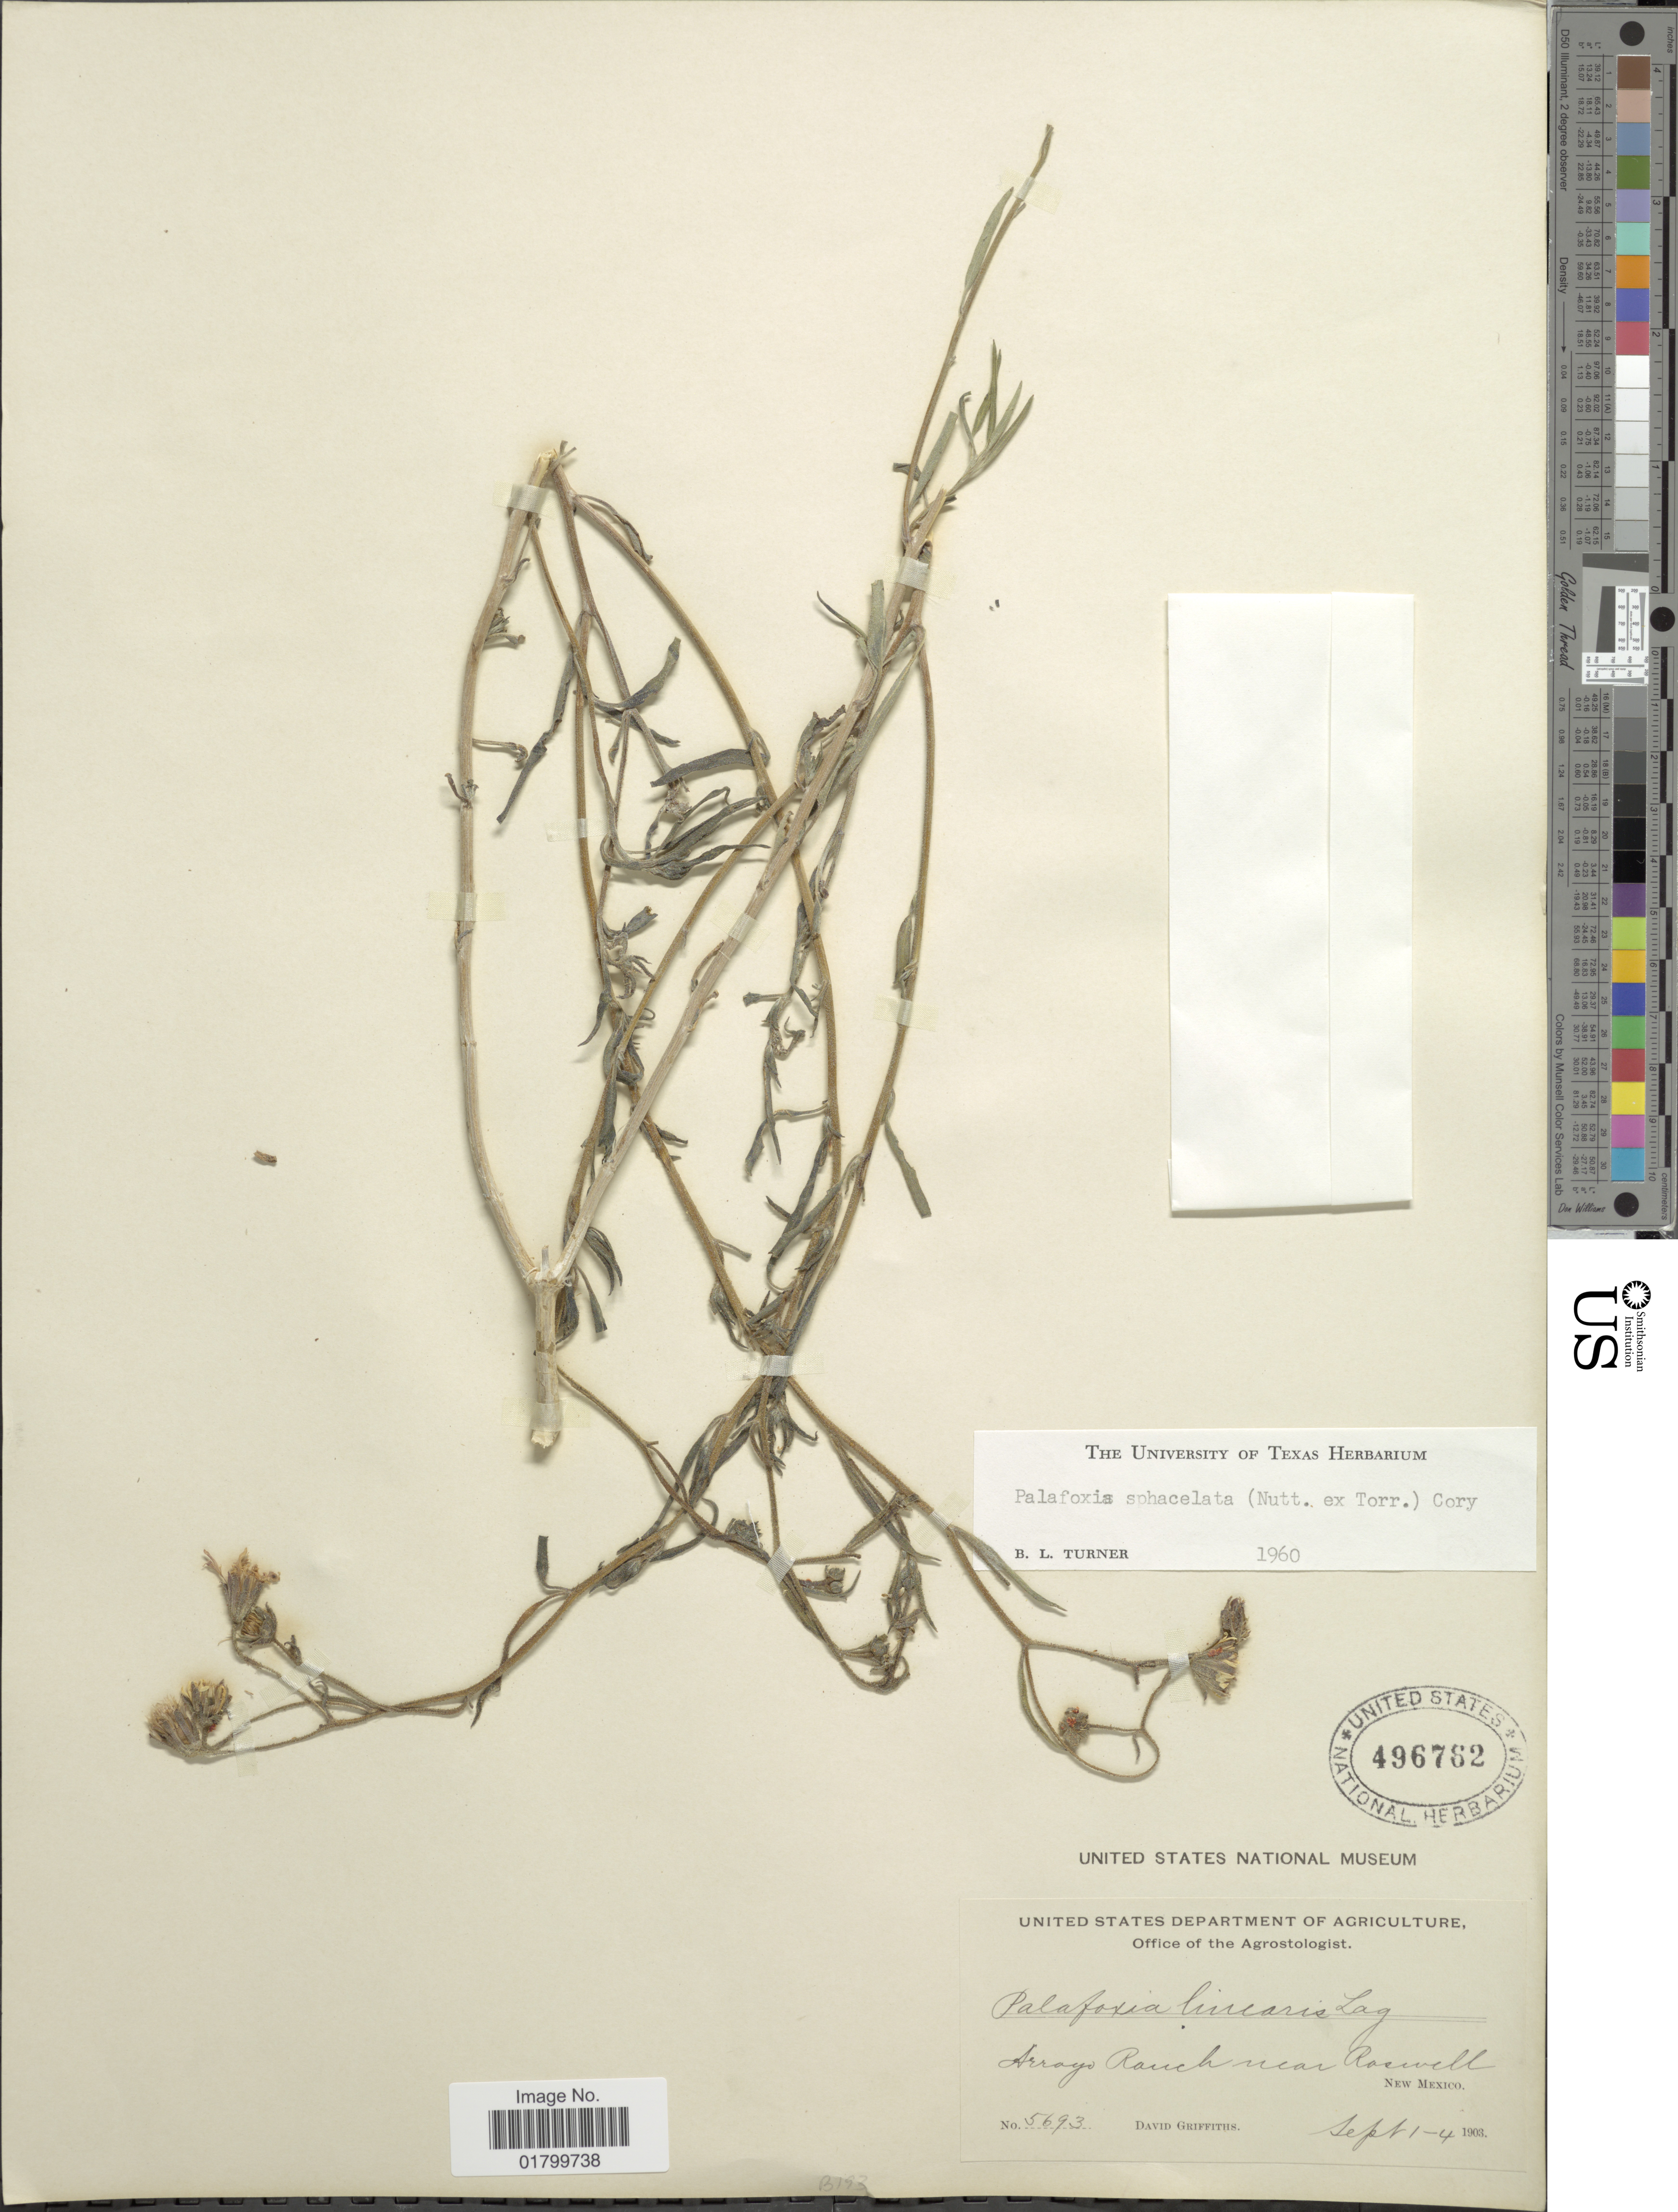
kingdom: Plantae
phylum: Tracheophyta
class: Magnoliopsida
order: Asterales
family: Asteraceae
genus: Palafoxia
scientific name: Palafoxia sphacelata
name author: (Nutt. ex Torr.) Cory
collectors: D. Griffiths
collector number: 5693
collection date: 1903-09-01/1903-09-04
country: United States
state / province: New Mexico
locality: Arroyo Ranch near Roswell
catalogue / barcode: US 496782